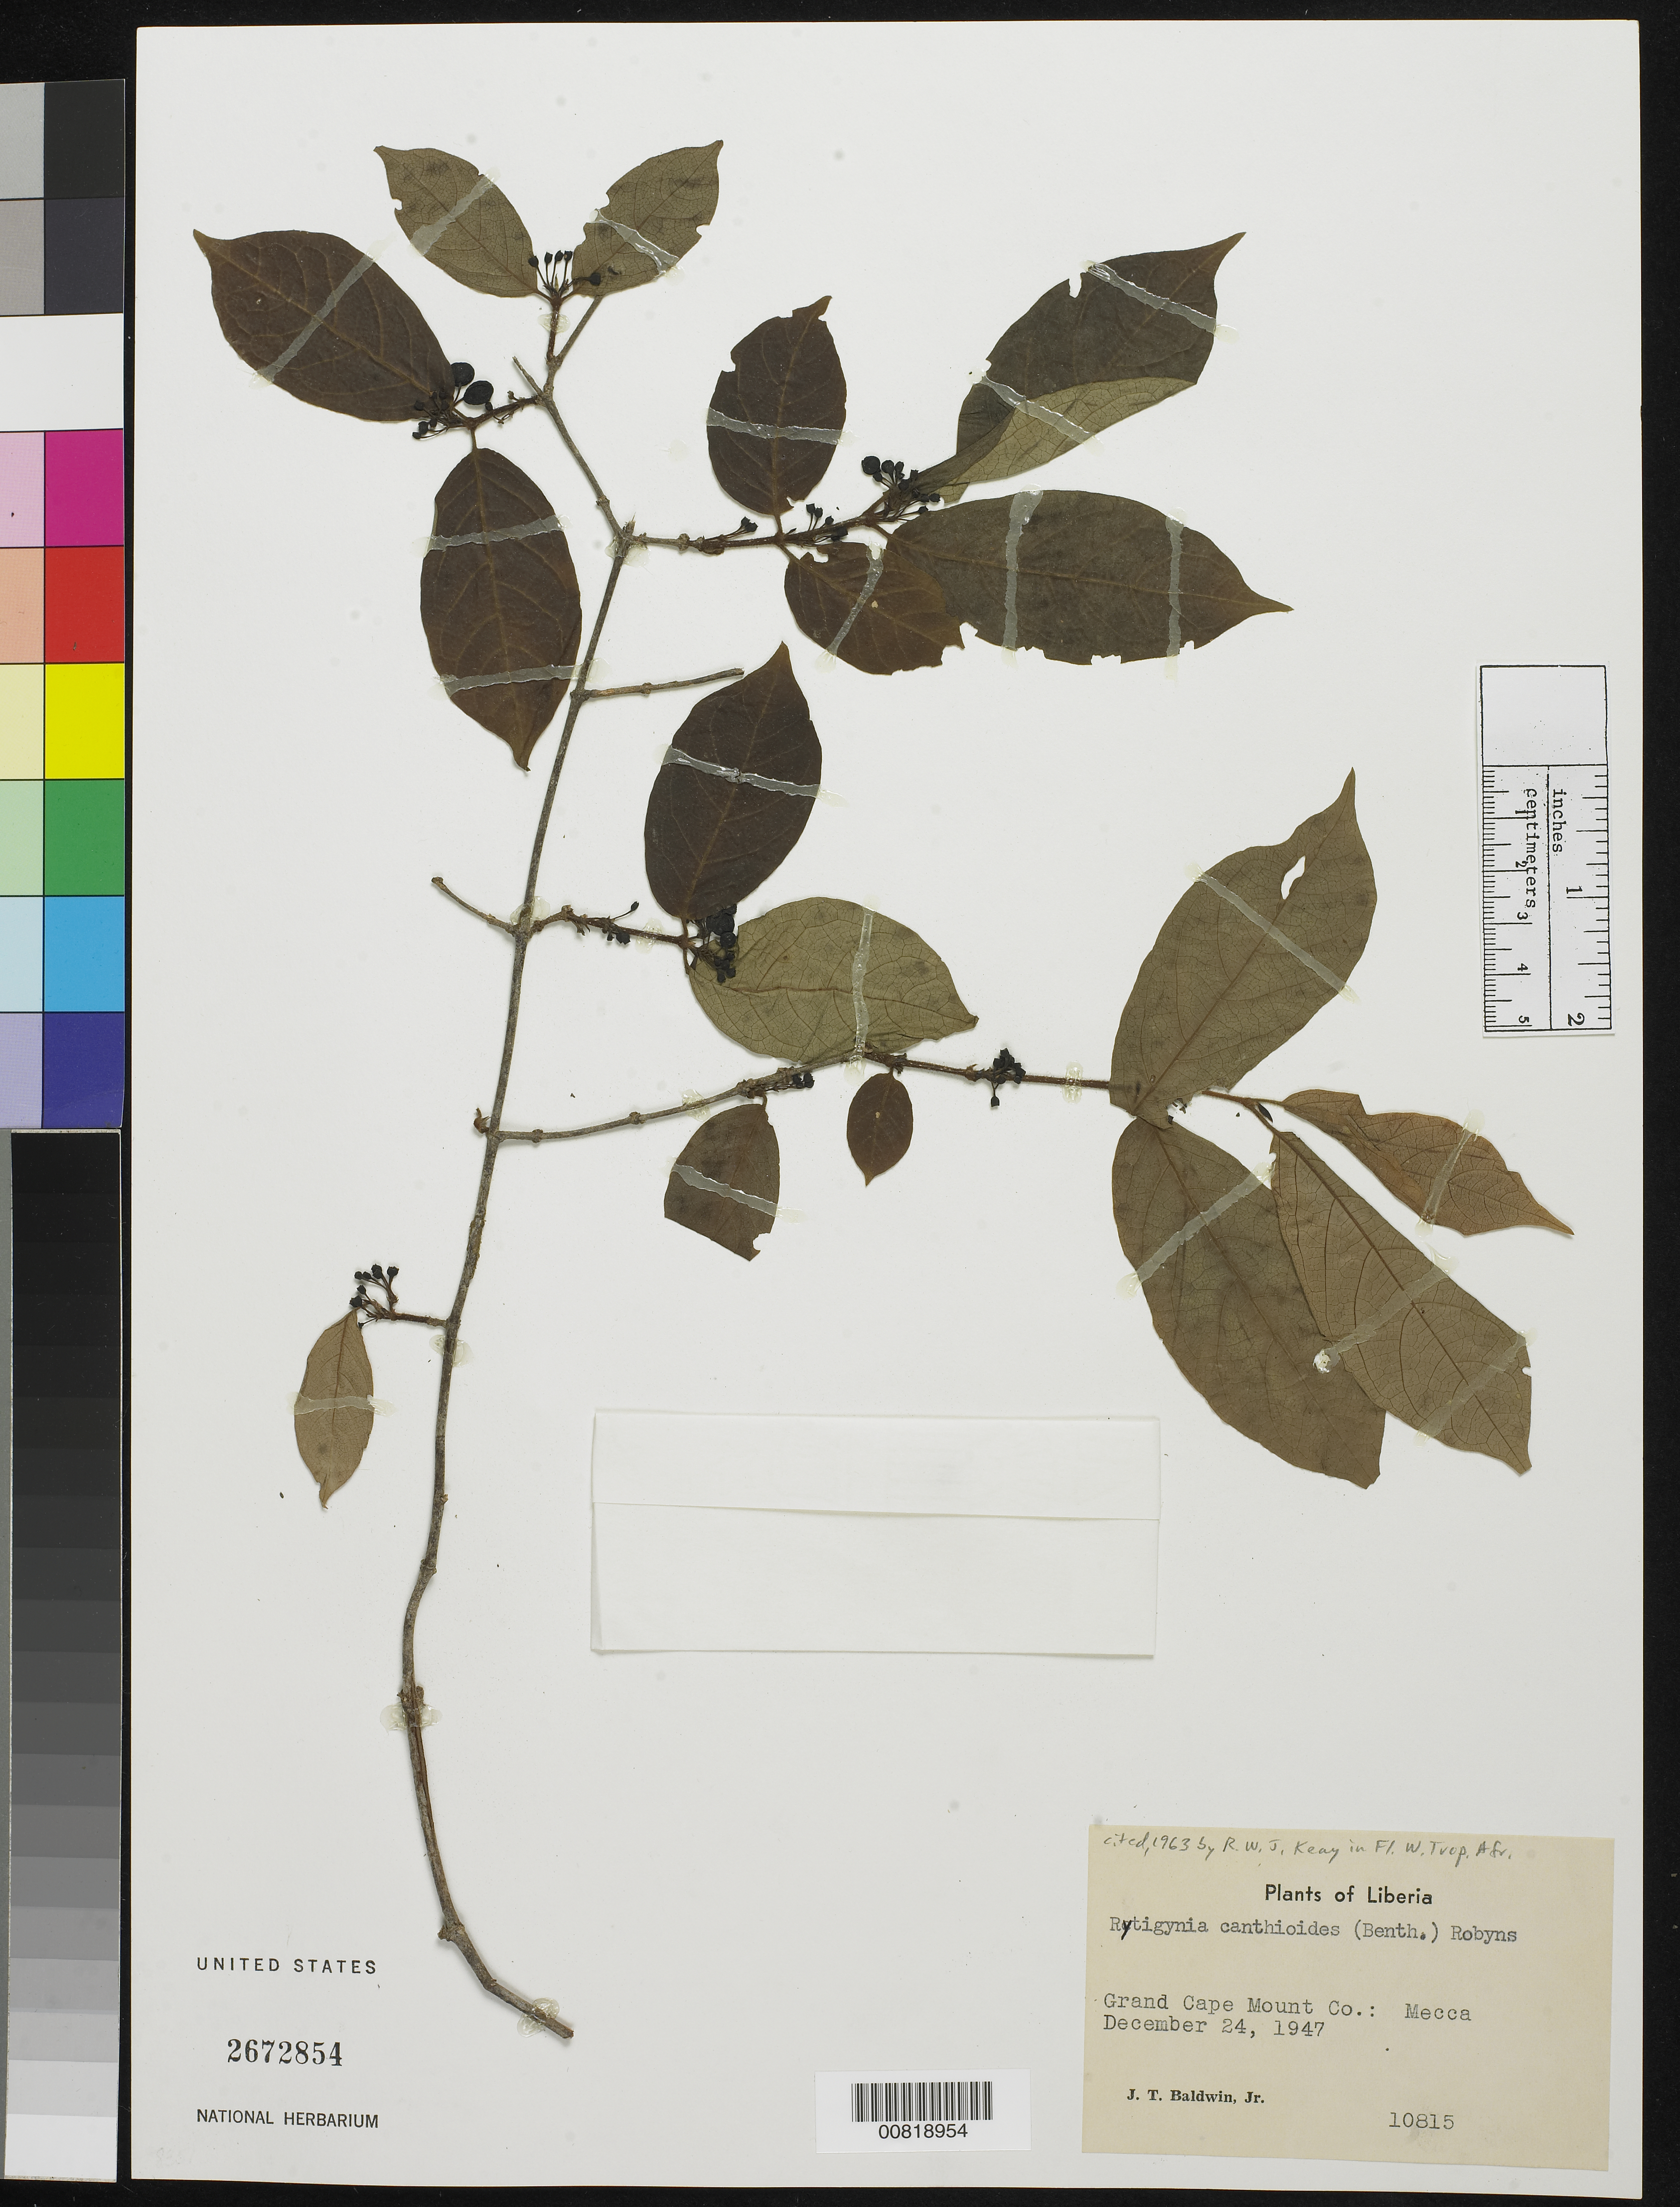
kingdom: Plantae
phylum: Tracheophyta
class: Magnoliopsida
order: Gentianales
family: Rubiaceae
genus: Rytigynia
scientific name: Rytigynia canthioides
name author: (Benth.) Robyns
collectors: J. T. Baldwin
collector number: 10815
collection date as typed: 24 Dec 1947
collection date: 1947-12-24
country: Liberia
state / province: Grand Cape Mount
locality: Mecca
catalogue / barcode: US 2672854